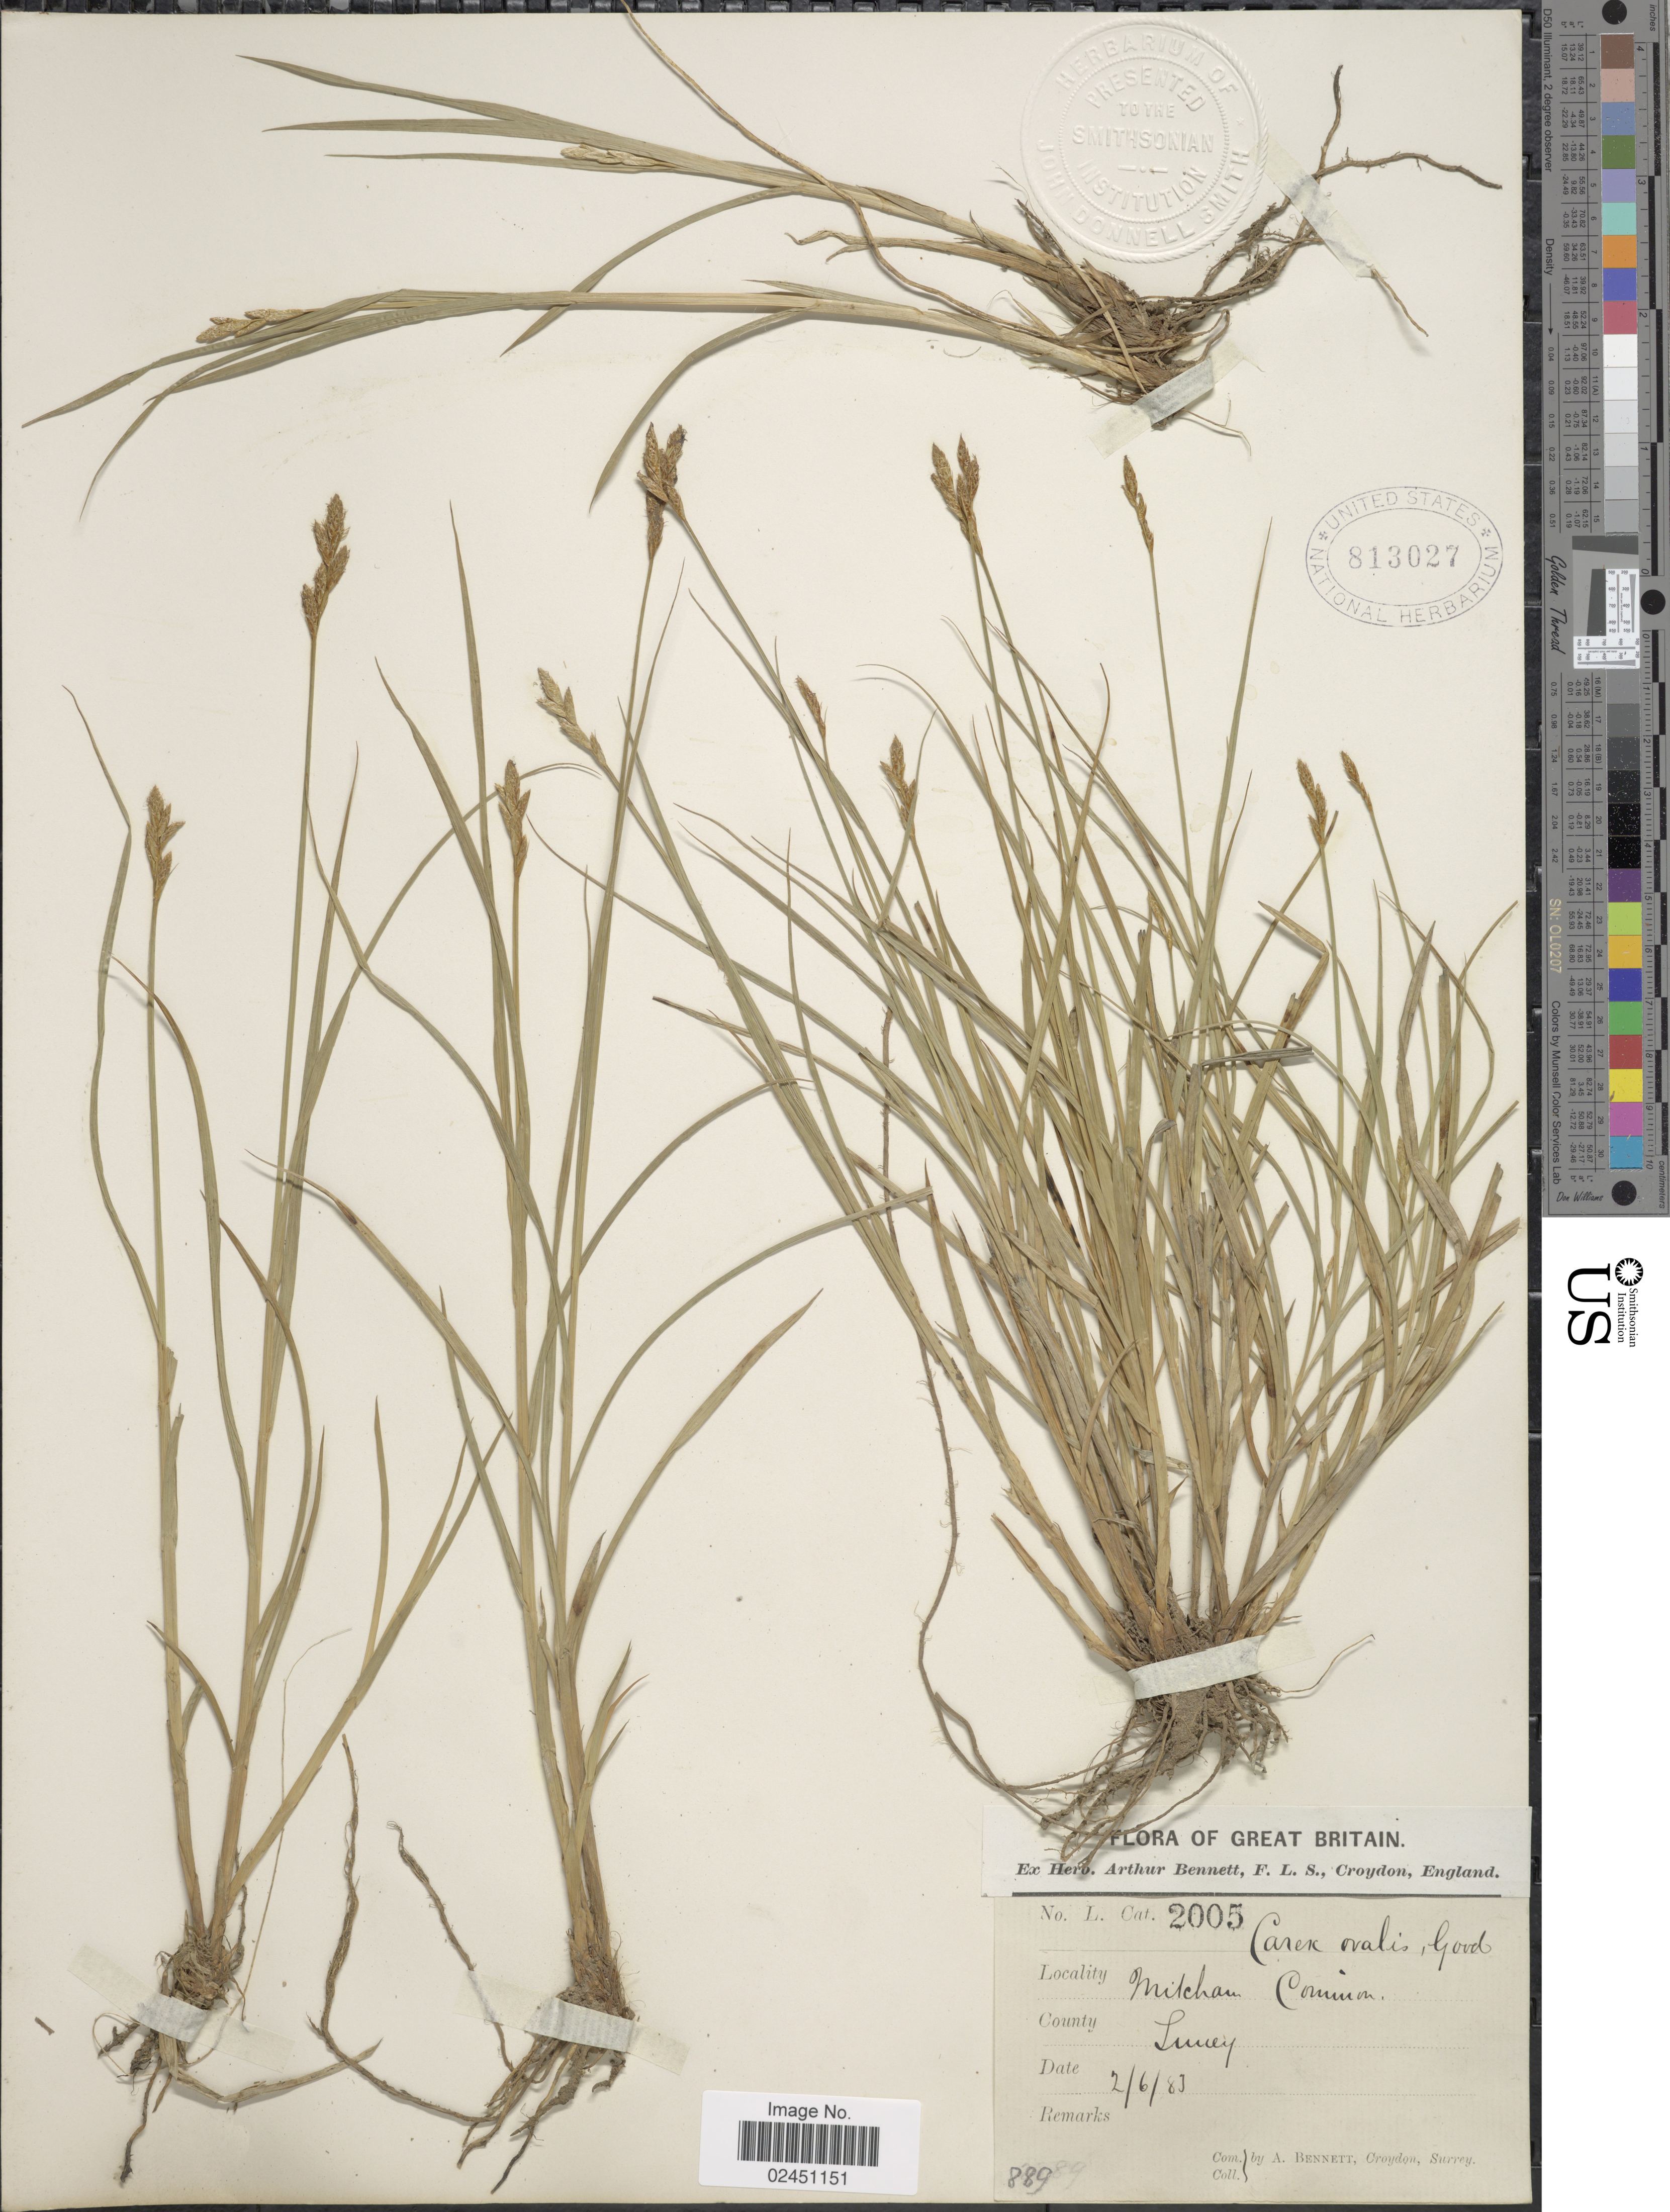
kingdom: Plantae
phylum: Tracheophyta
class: Liliopsida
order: Poales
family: Cyperaceae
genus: Carex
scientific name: Carex leporina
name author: L.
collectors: A. Bennett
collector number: L. Cat. 2005?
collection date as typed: Transcribed d/m/y: 2/6/83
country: United Kingdom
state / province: England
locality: Great Britain. Mitcham Common. County Surrey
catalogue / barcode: US 813027